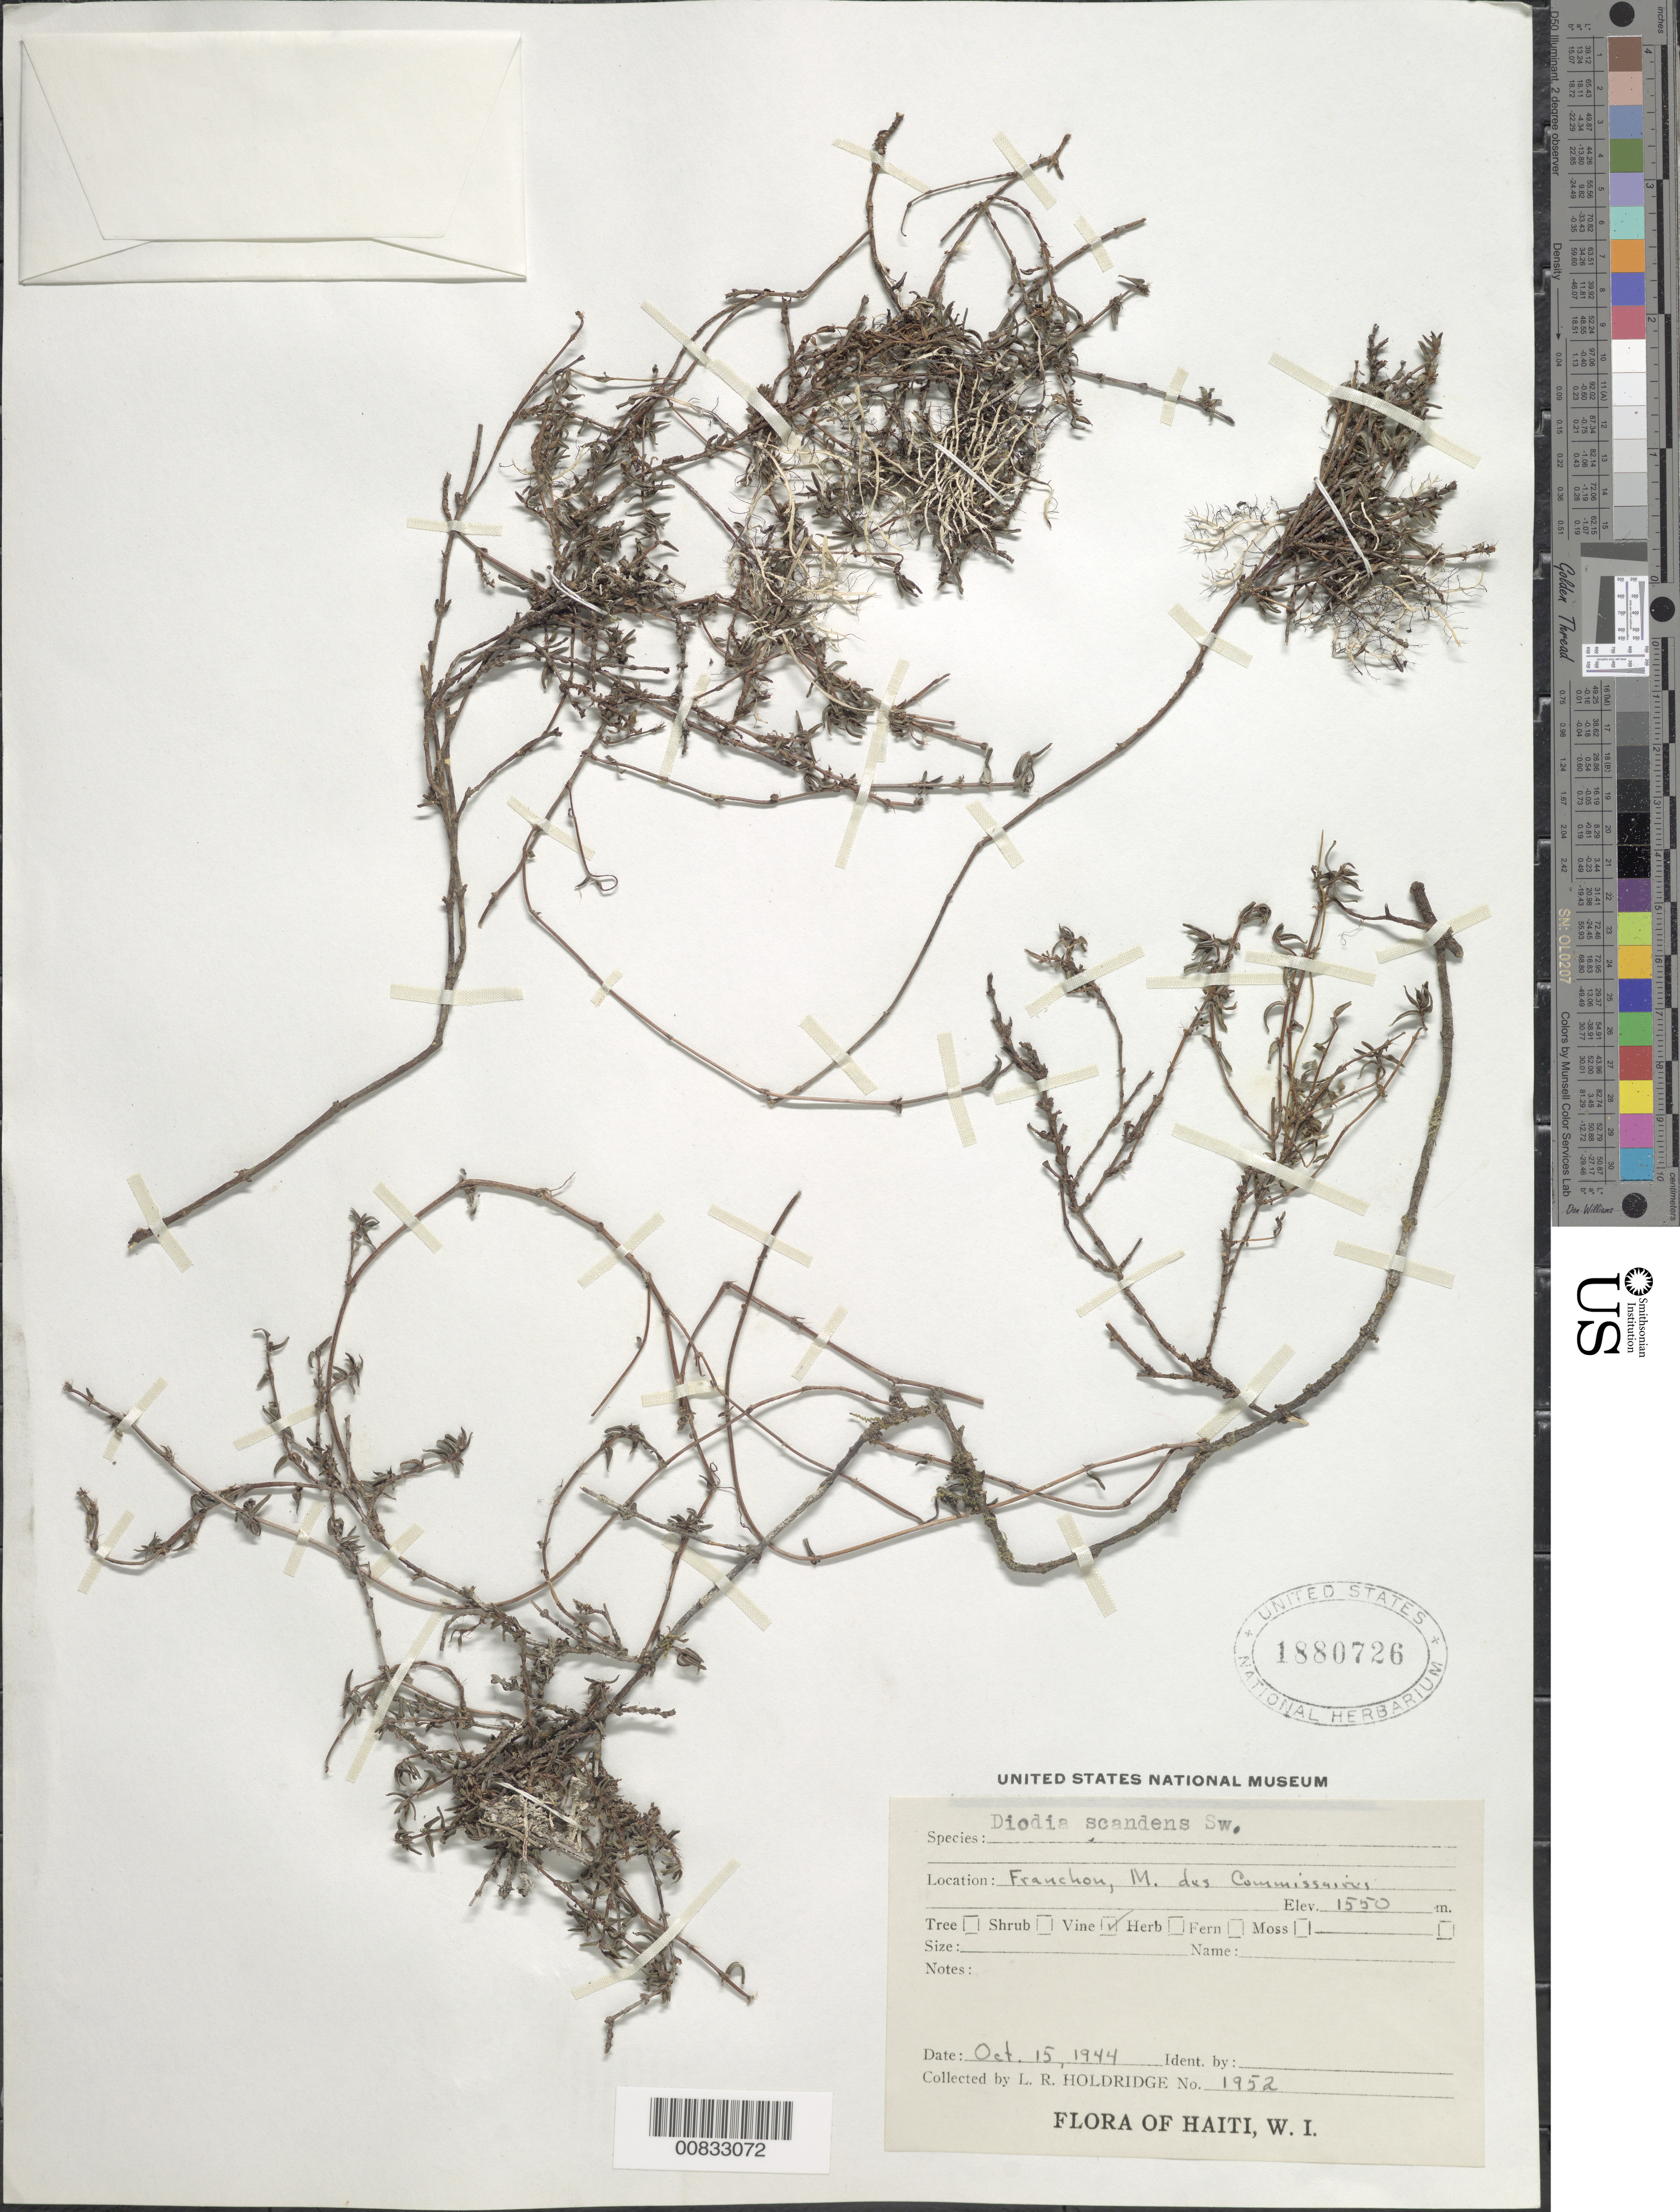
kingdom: Plantae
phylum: Tracheophyta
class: Magnoliopsida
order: Gentianales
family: Rubiaceae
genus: Diodia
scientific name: Diodia scandens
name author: Sw.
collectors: L. Holdridge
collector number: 1952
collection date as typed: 15 Oct 1944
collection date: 1944-10-15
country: Haiti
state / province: Ouest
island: Hispaniola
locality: Franchon, Morne des Commissaires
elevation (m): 1550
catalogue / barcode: US 1880726